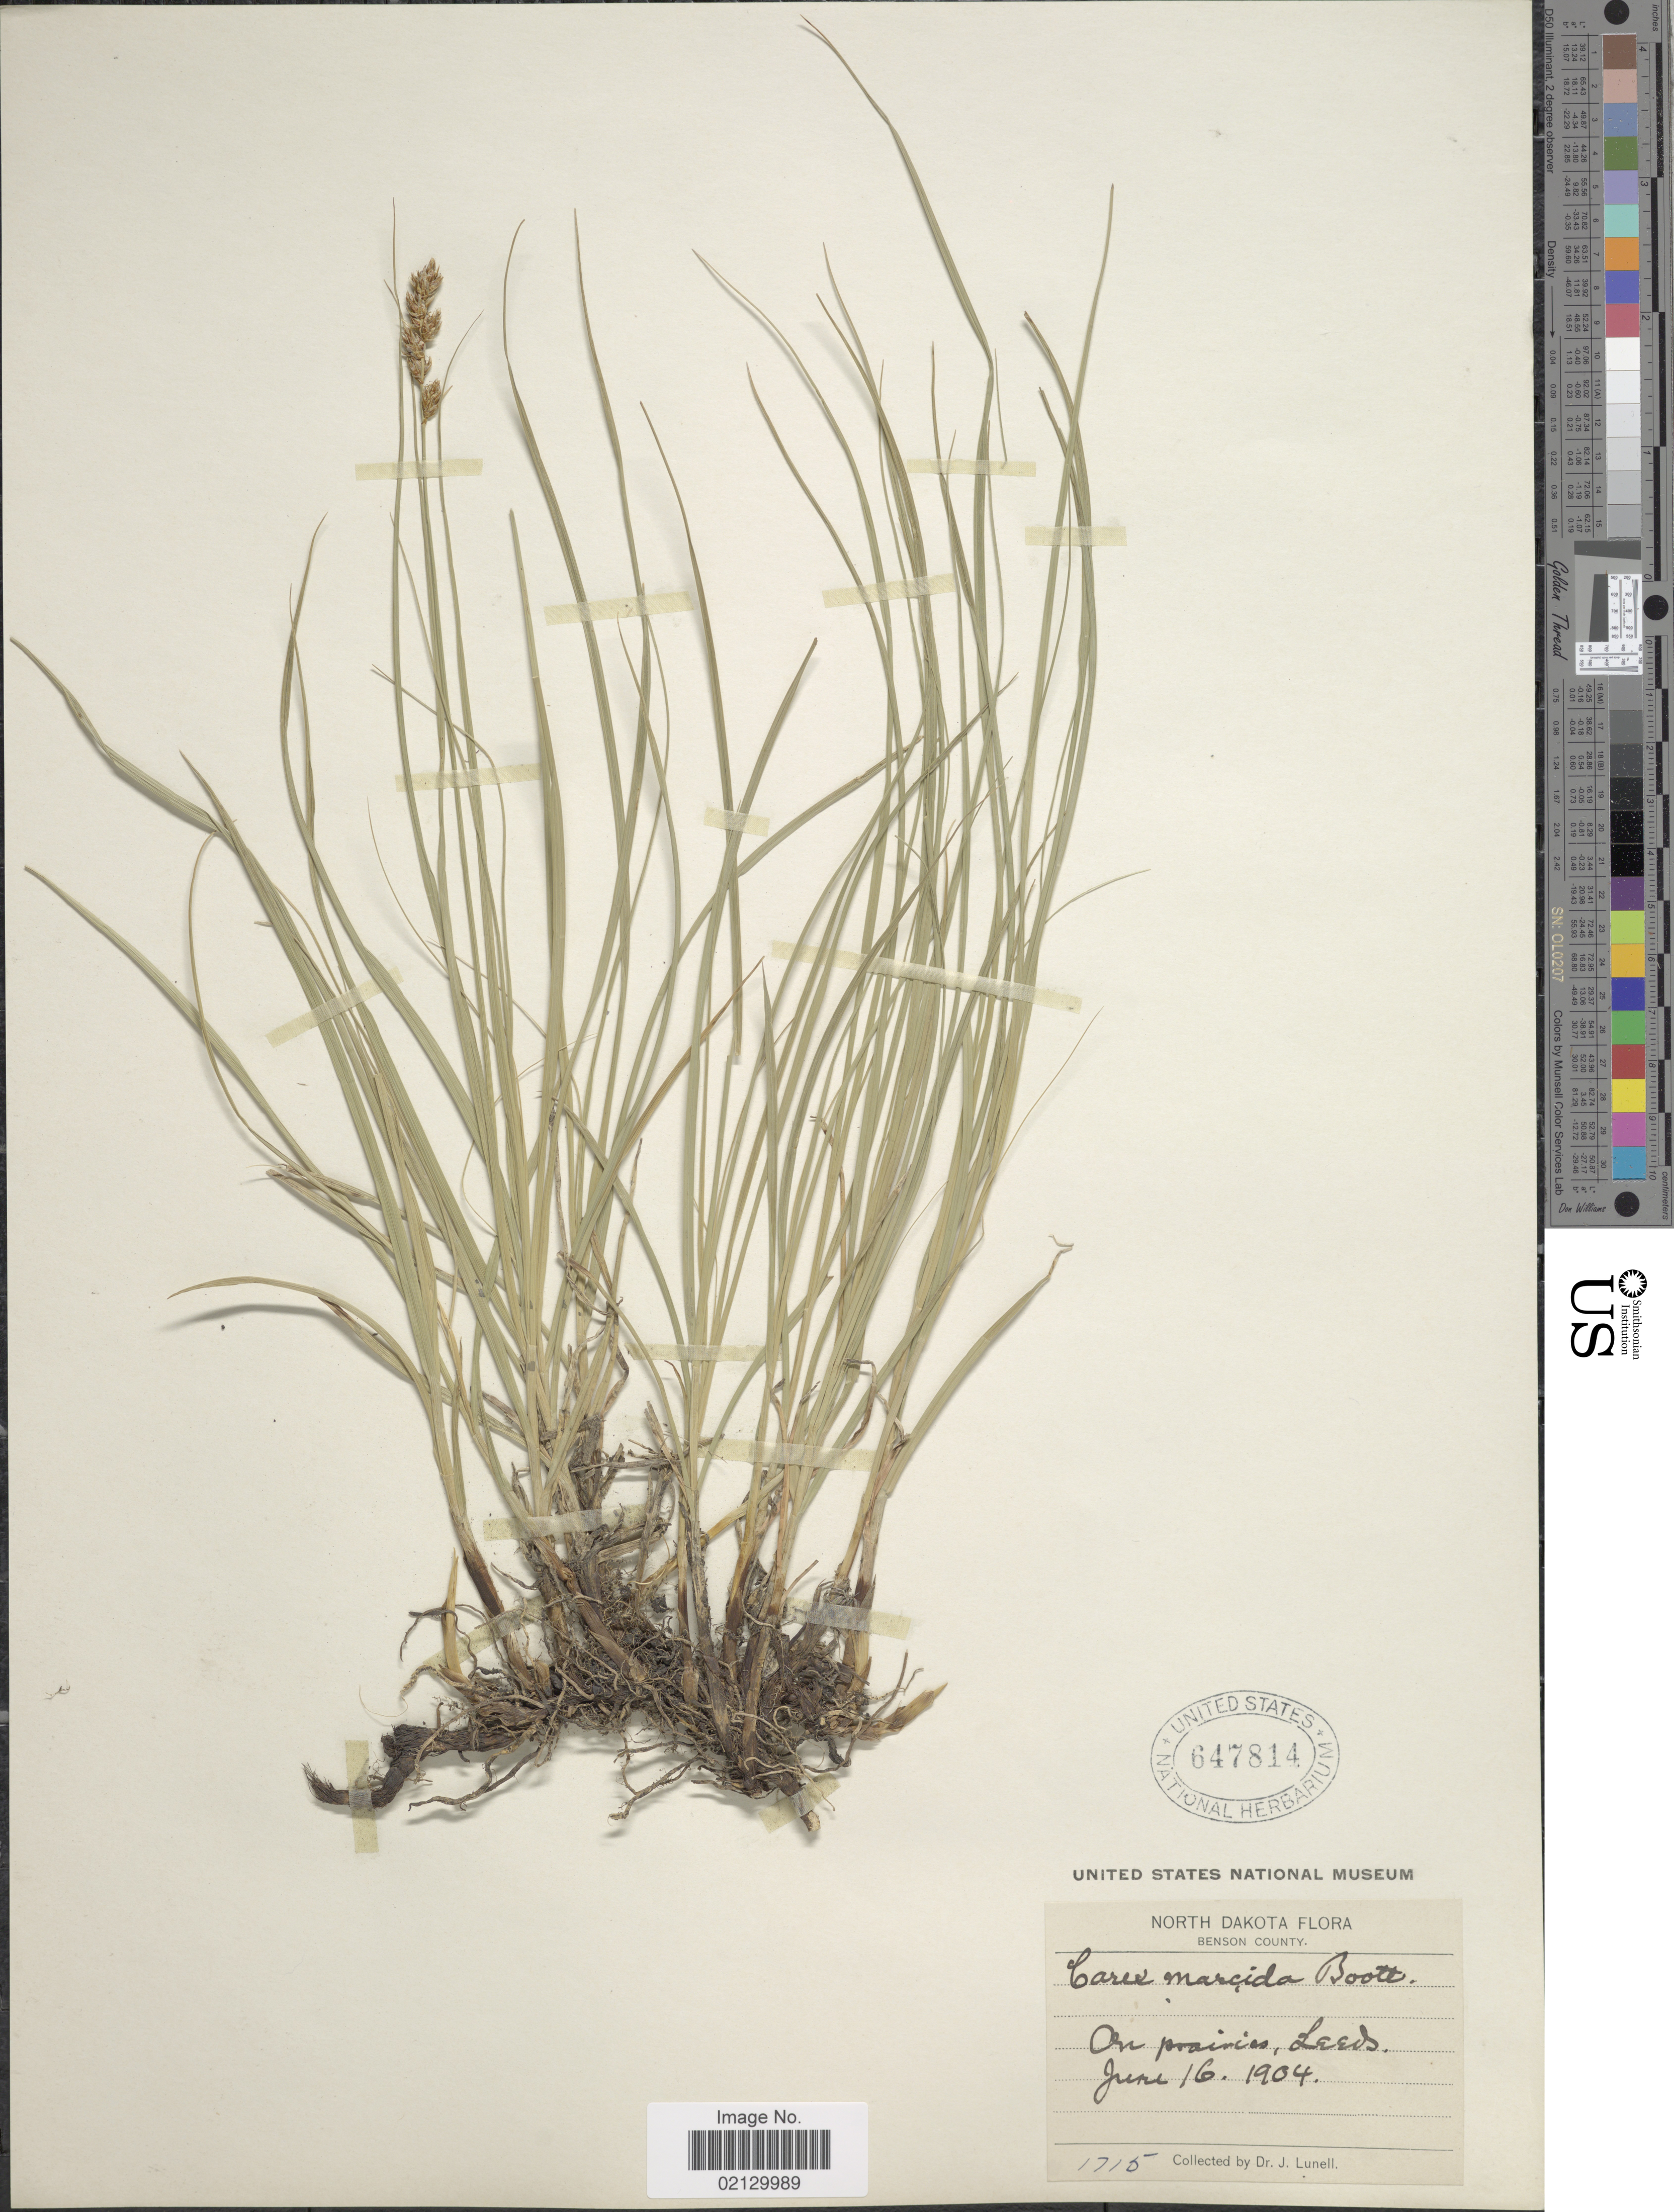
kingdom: Plantae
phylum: Tracheophyta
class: Liliopsida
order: Poales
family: Cyperaceae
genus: Carex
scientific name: Carex praegracilis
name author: W. Boott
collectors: J. Lunell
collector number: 1715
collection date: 1904-06-16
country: United States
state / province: North Dakota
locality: Leeds, Benson County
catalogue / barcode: US 647814